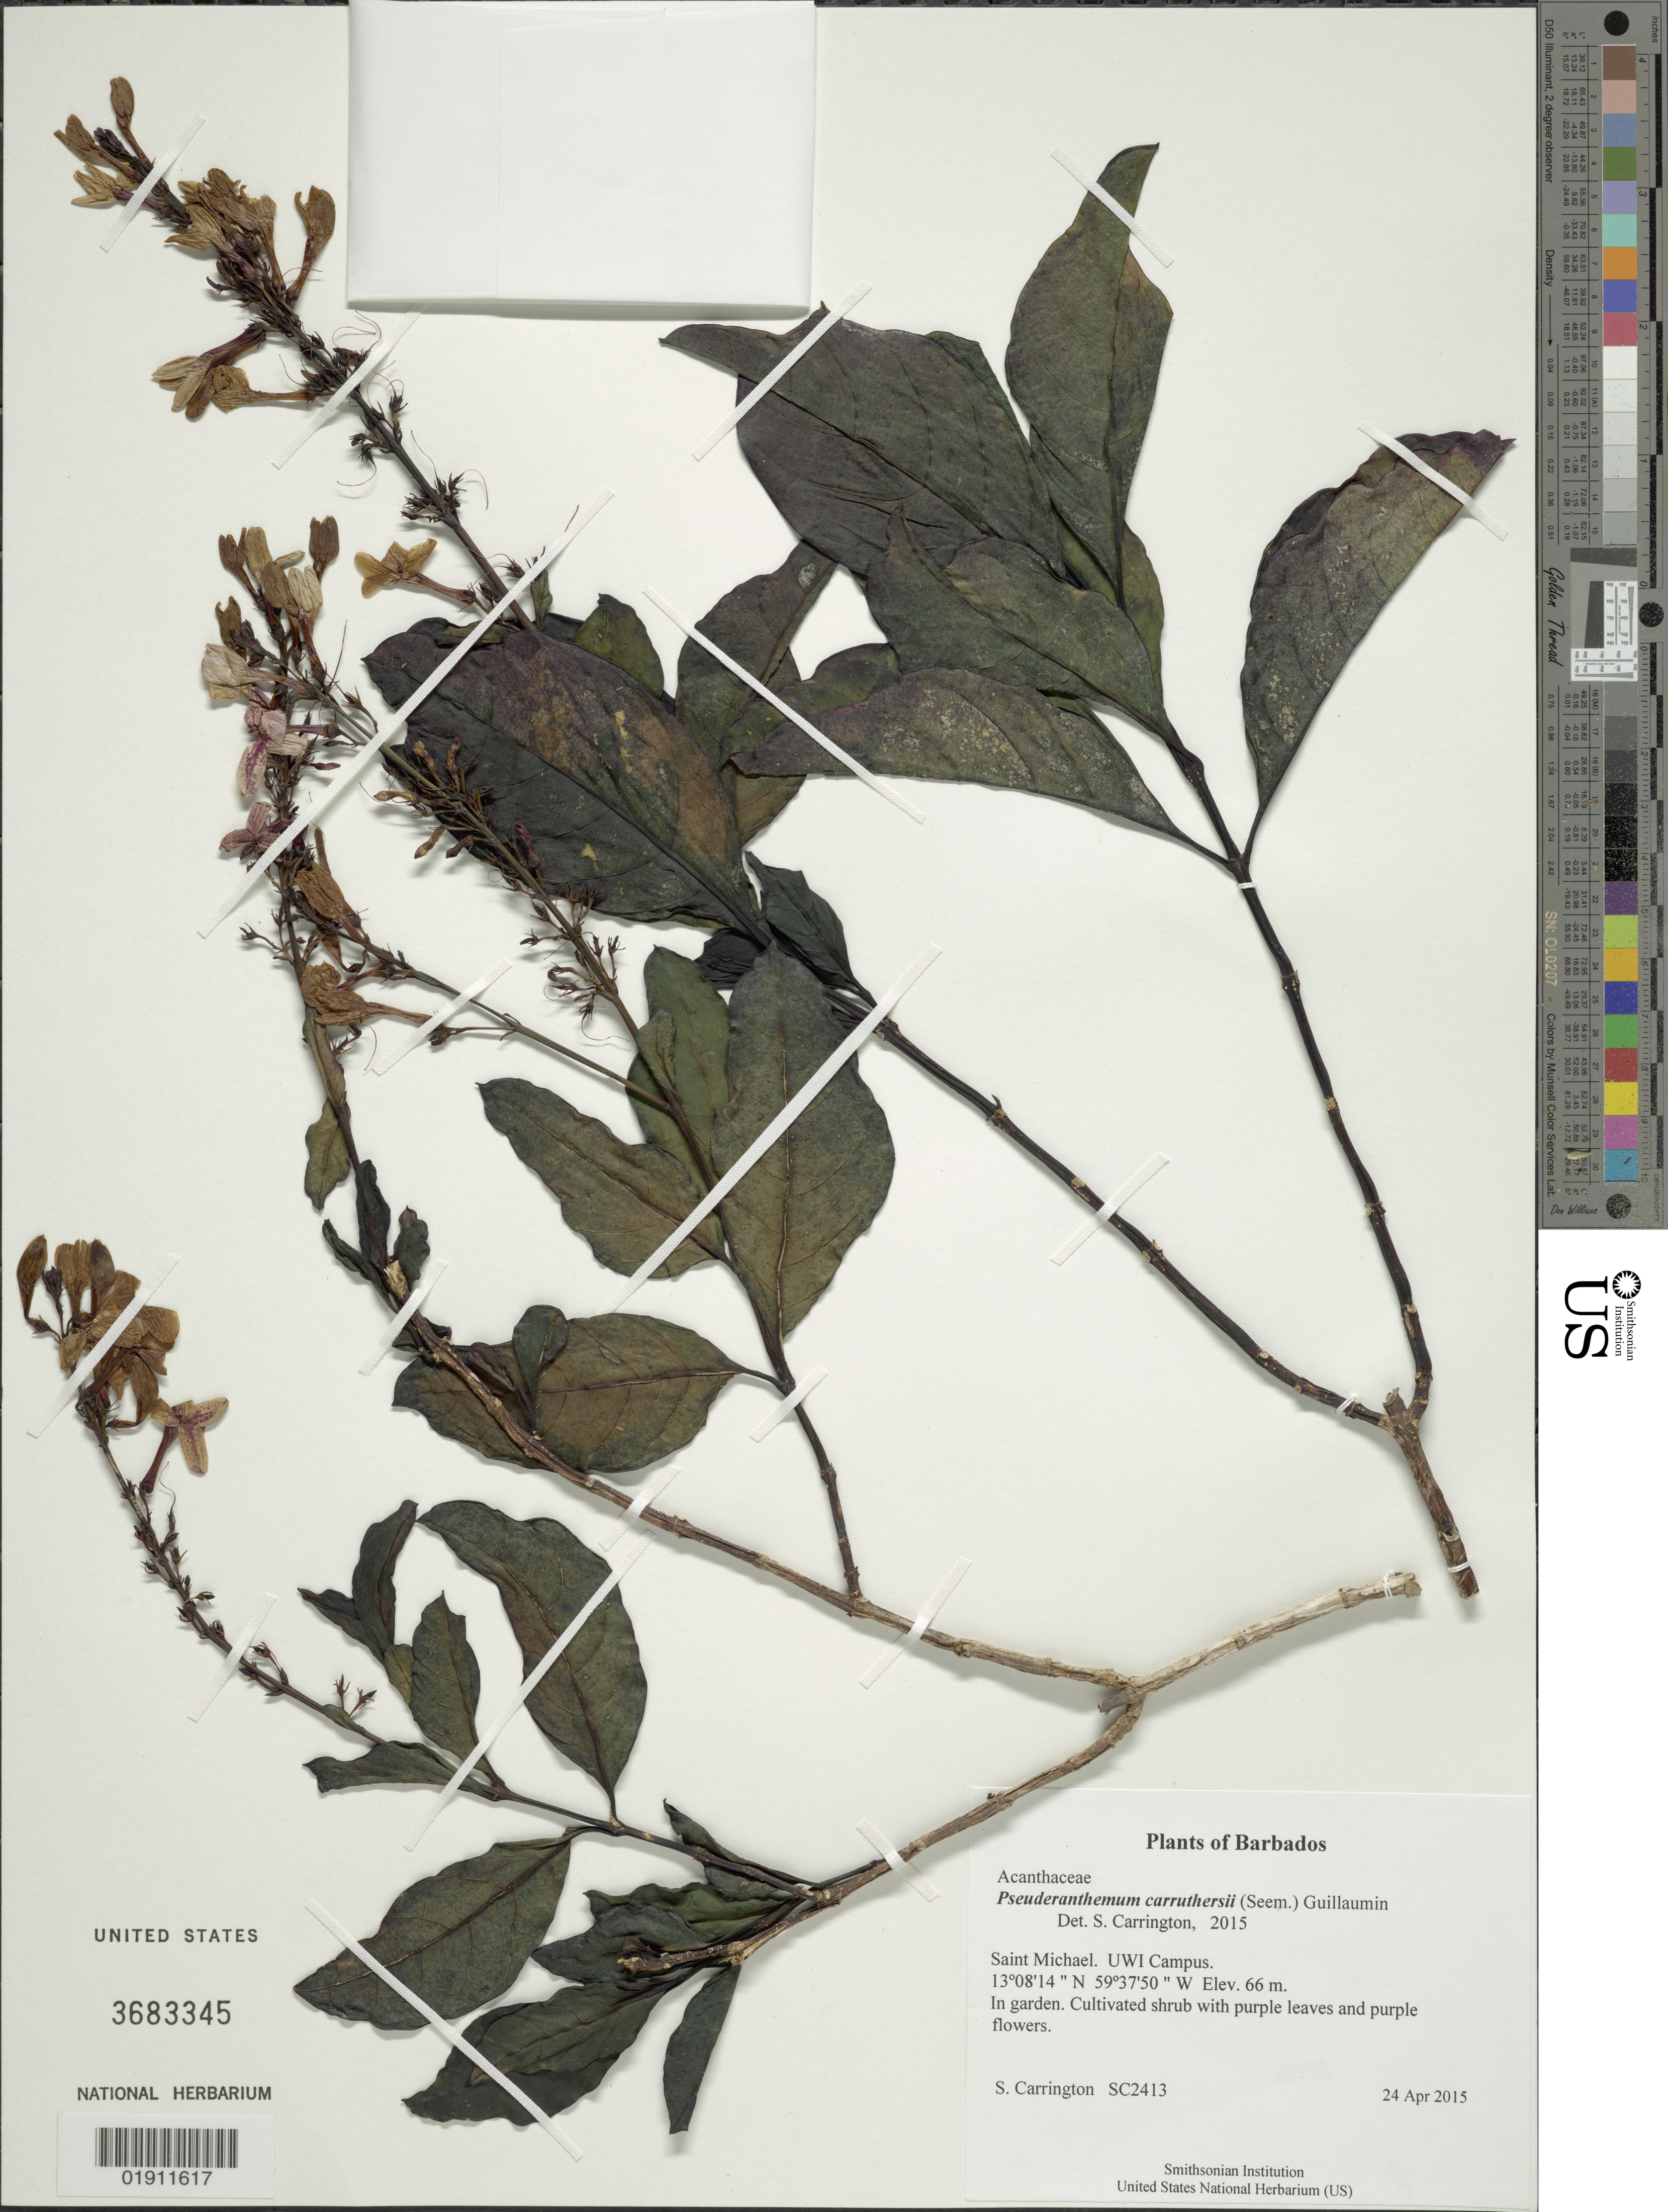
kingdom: Plantae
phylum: Tracheophyta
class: Magnoliopsida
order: Lamiales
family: Acanthaceae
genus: Pseuderanthemum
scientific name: Pseuderanthemum carruthersii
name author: (Seem.) Guillaumin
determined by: Carrington, C. M. S.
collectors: C. M. S. Carrington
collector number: SC2413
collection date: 2015-04-24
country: Barbados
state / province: Saint Michael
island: Barbados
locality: UWI Campus, St Michael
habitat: Garden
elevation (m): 66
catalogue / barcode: US 3683345